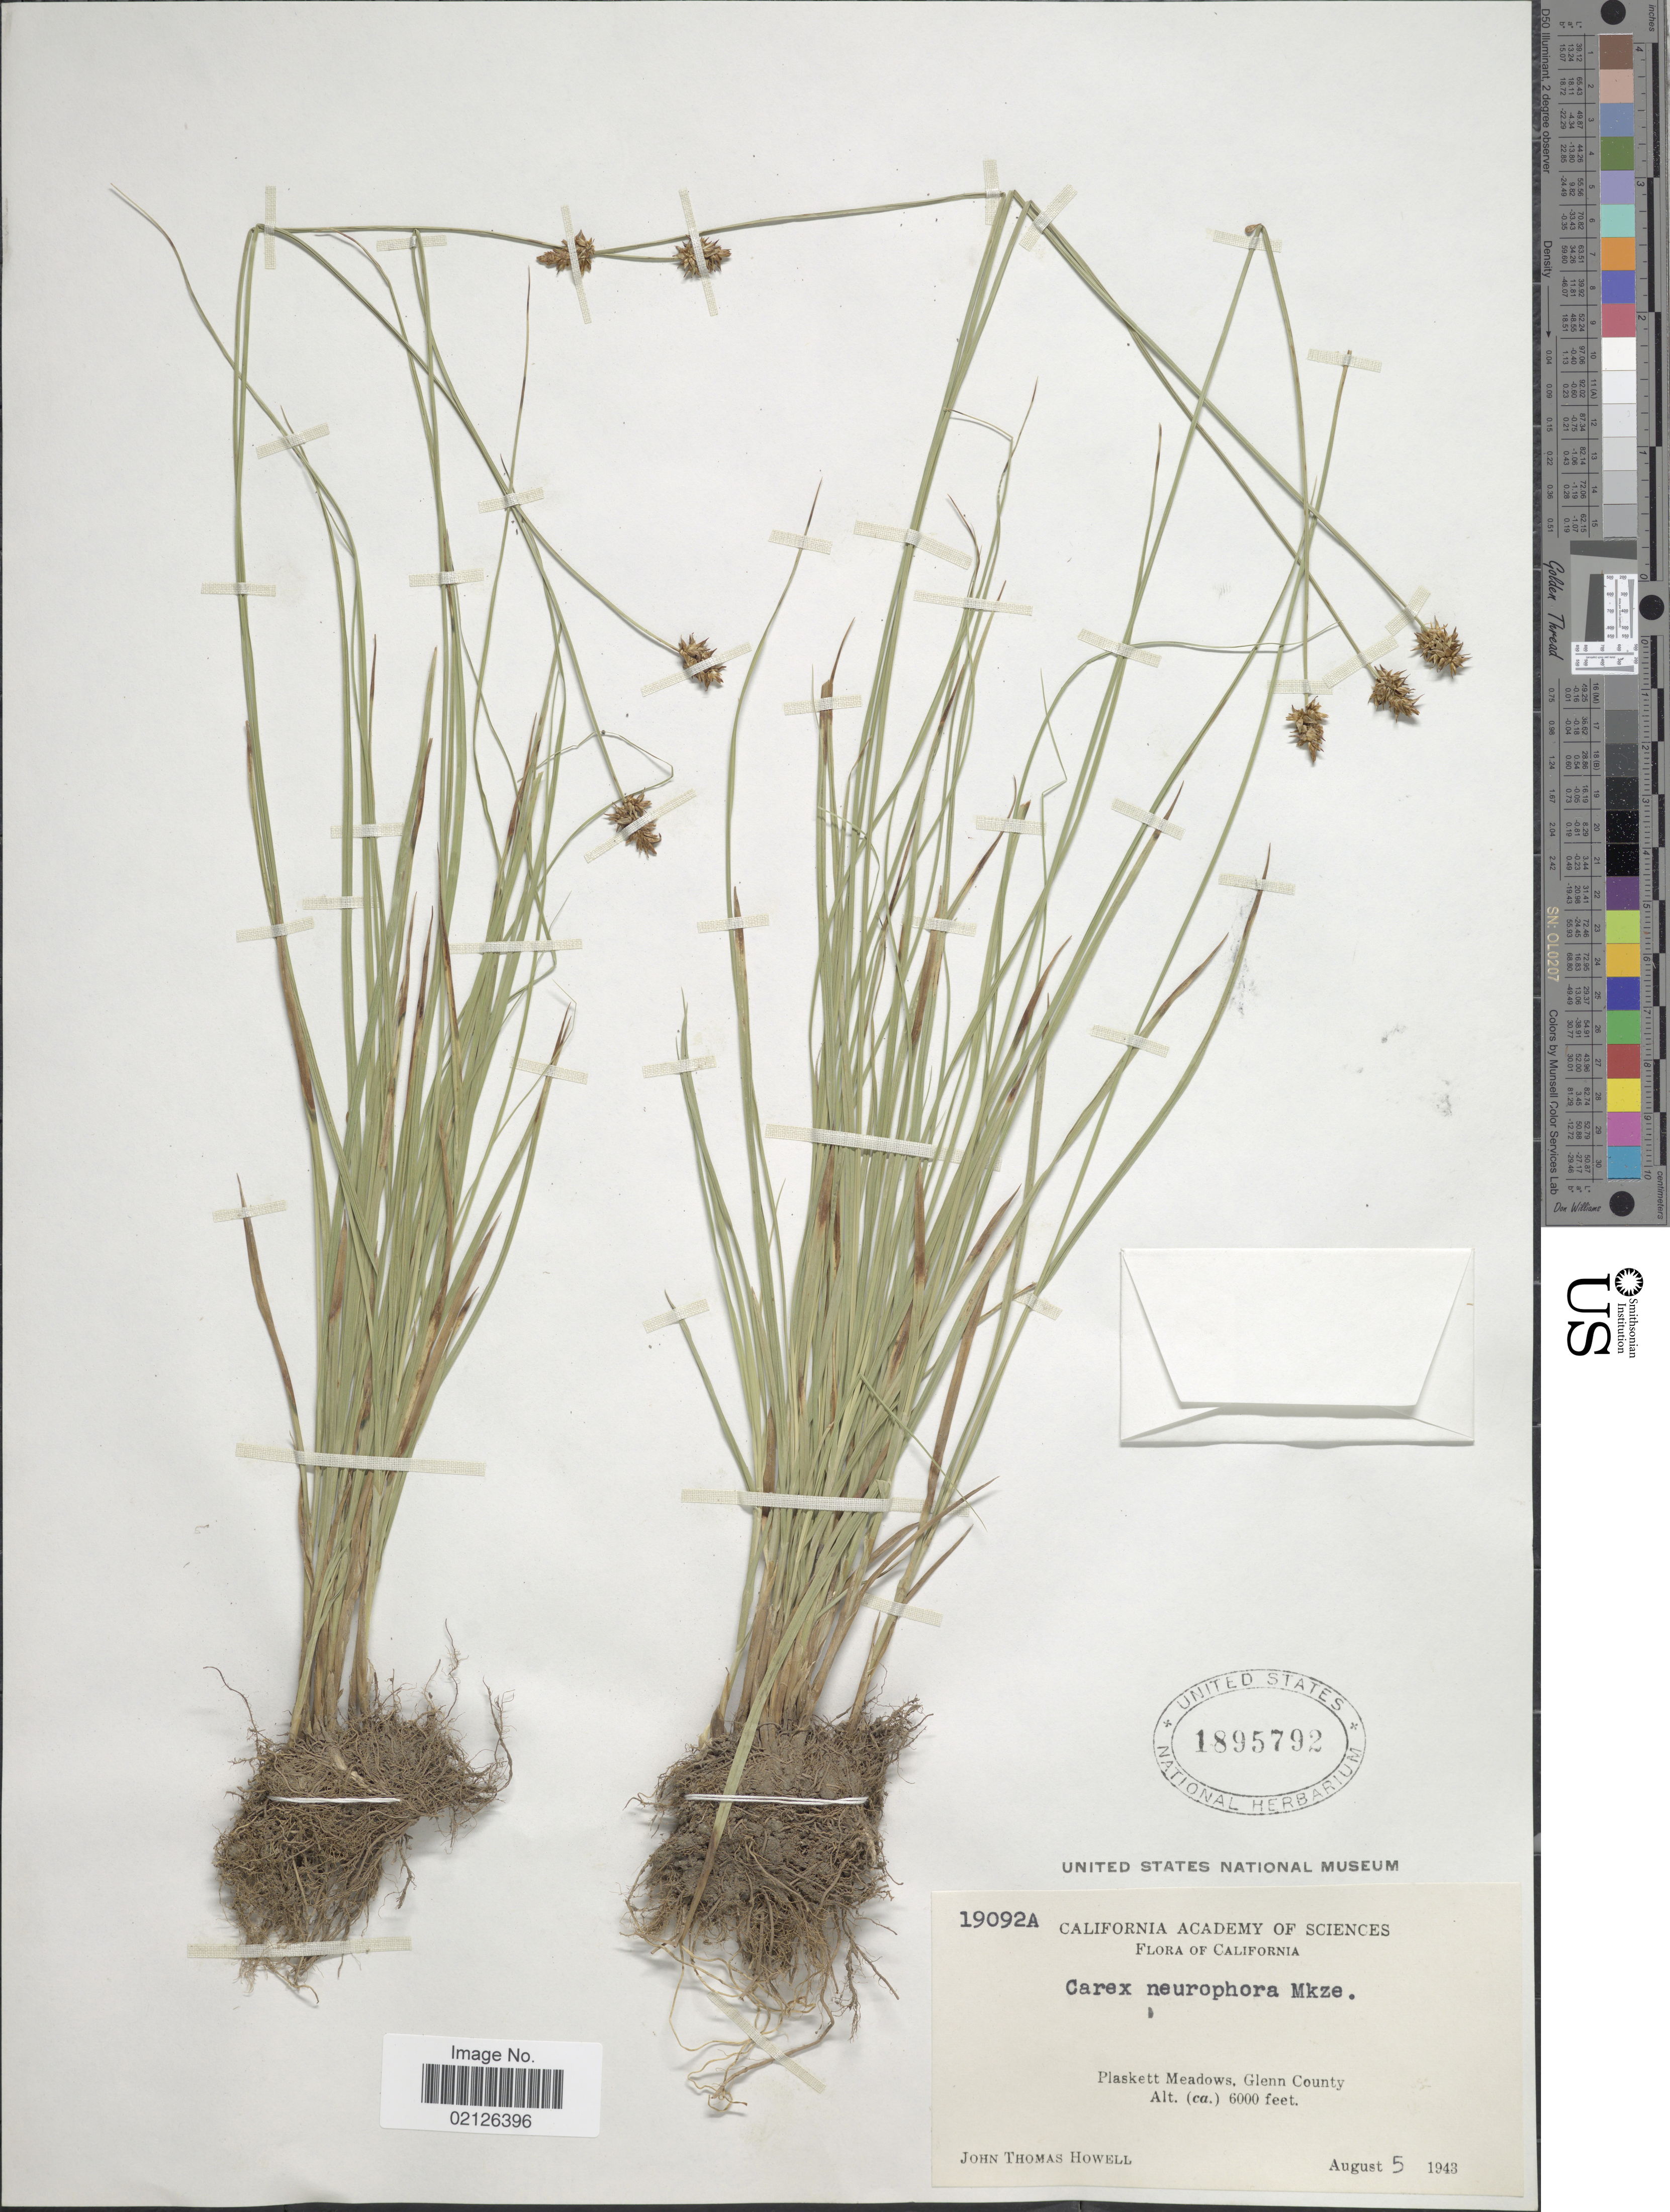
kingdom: Plantae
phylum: Tracheophyta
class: Liliopsida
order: Poales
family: Cyperaceae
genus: Carex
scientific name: Carex neurophora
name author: Mack.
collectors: J. T. Howell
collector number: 19092A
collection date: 1943-08-05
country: United States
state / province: California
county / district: Glenn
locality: Plaskett Meadows, Glenn County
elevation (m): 1829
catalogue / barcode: US 1895792